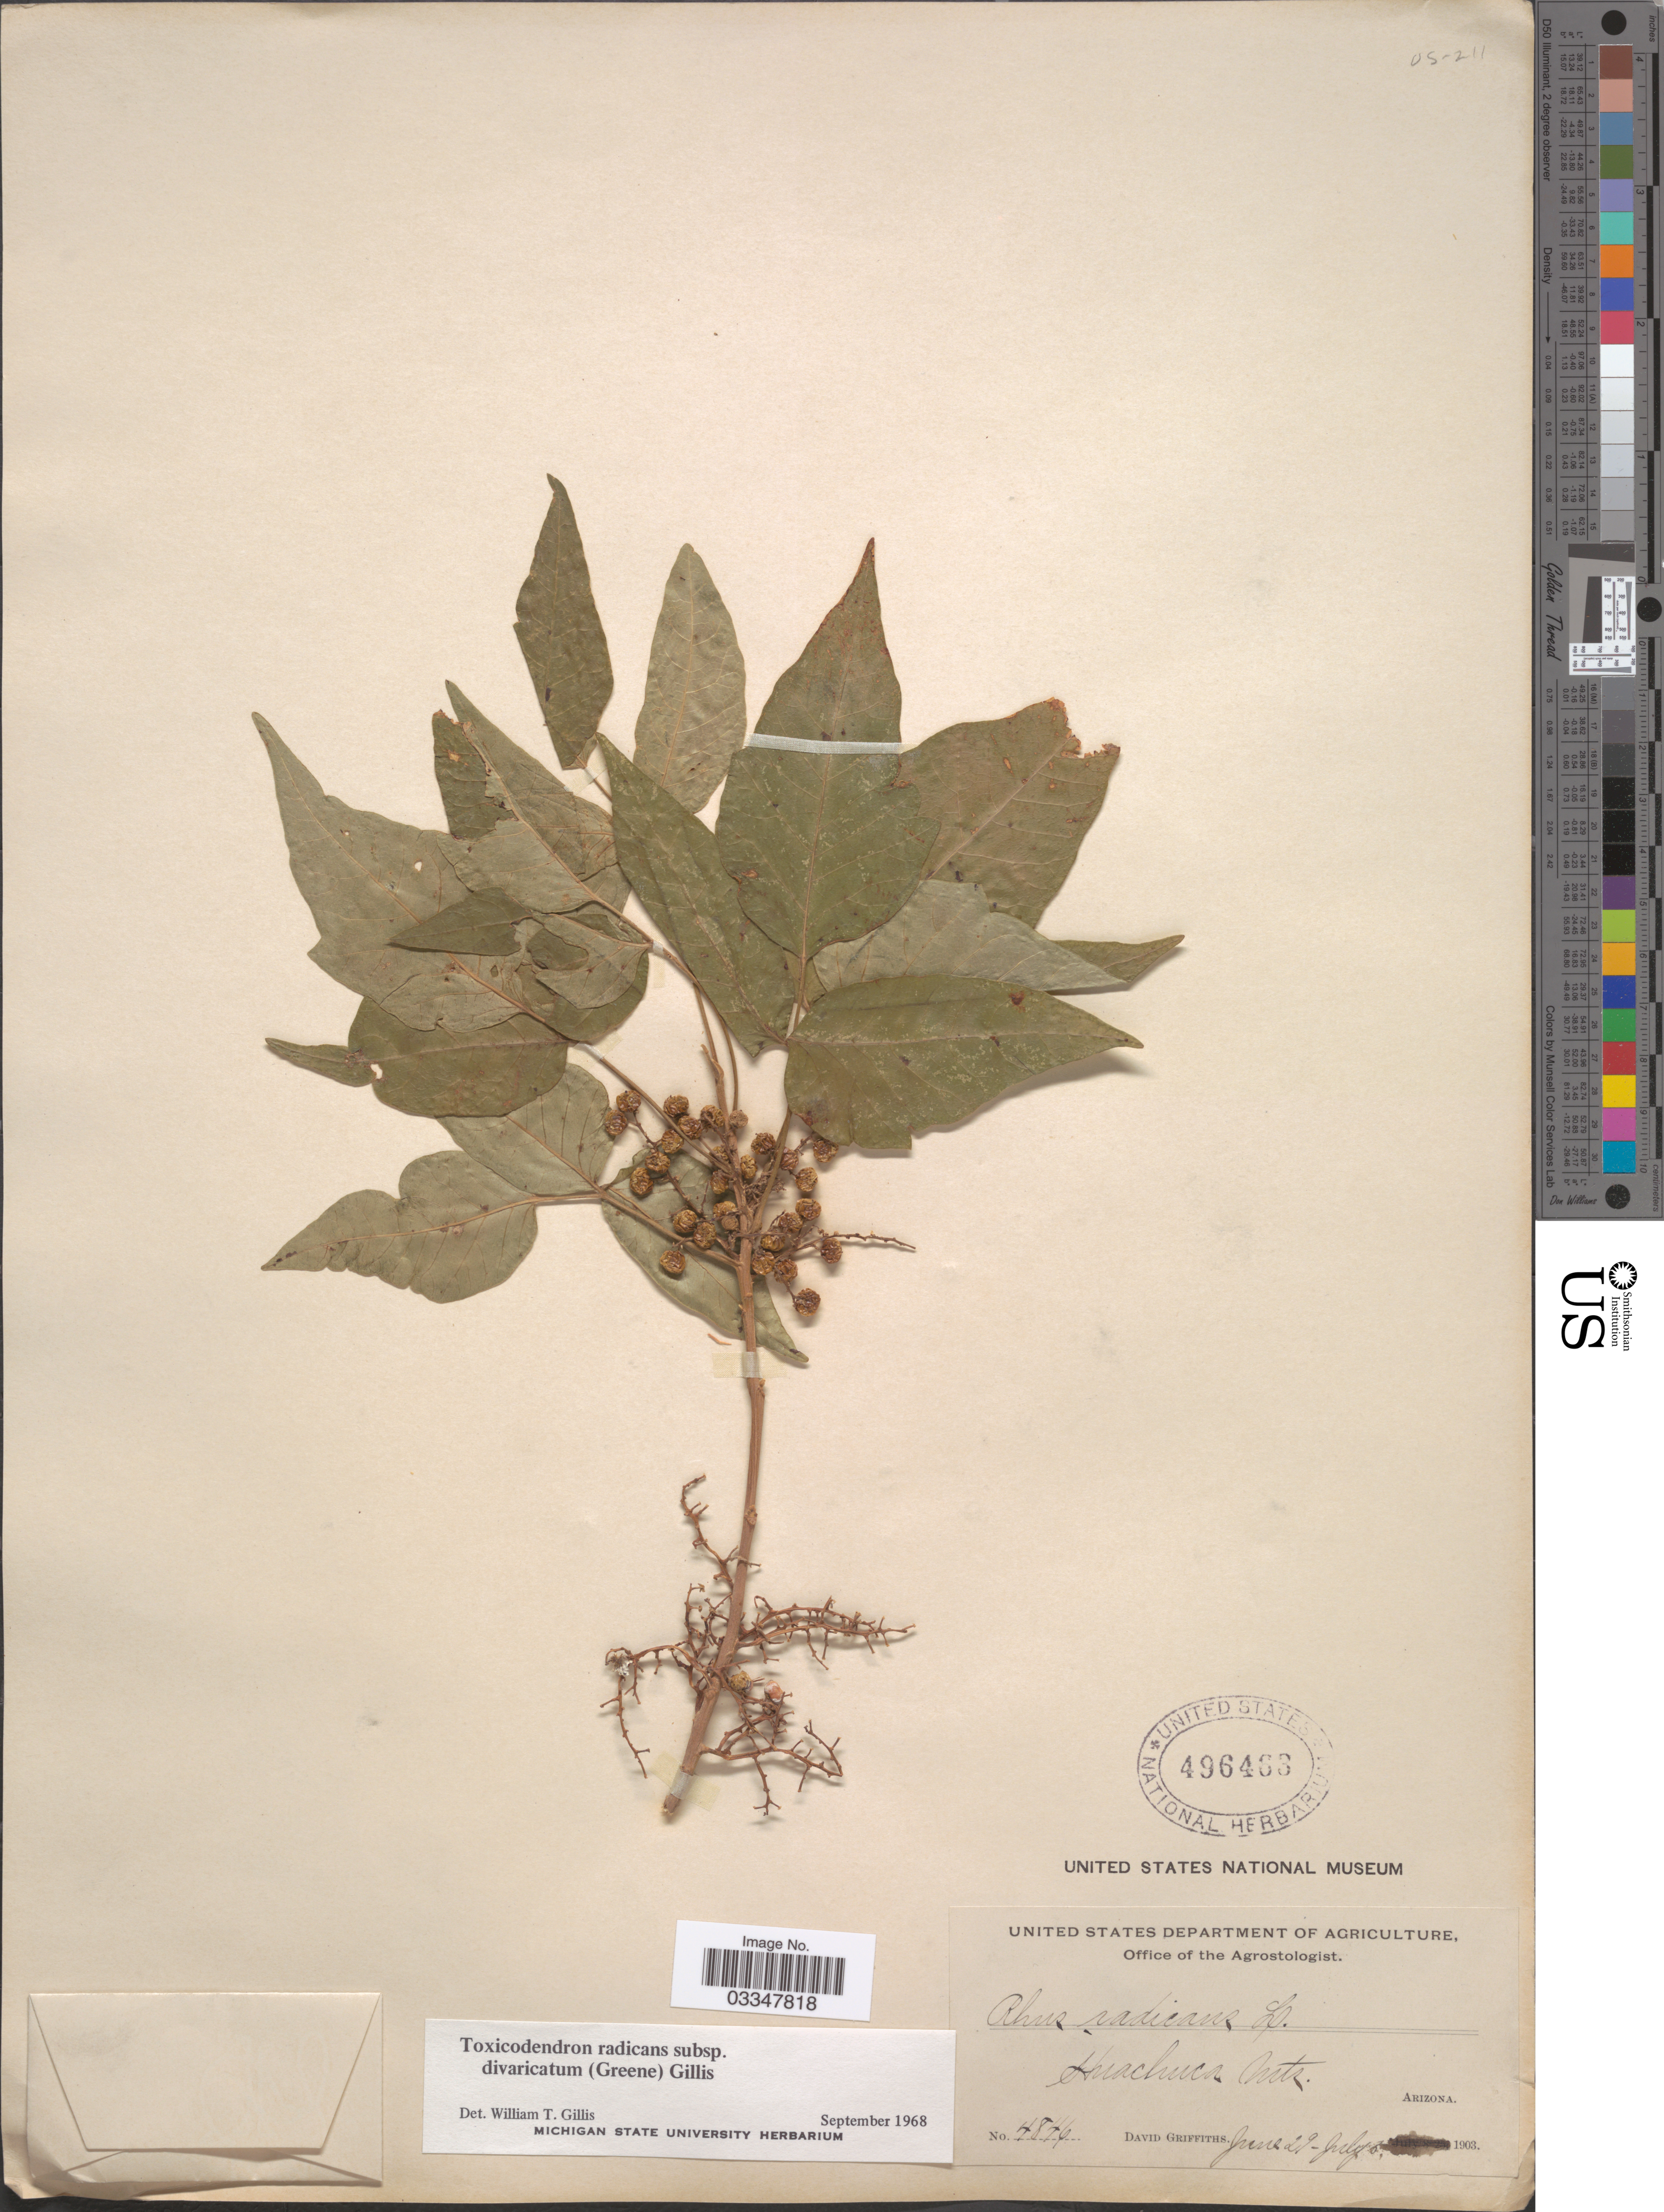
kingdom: Plantae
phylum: Tracheophyta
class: Magnoliopsida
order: Sapindales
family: Anacardiaceae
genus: Toxicodendron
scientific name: Toxicodendron radicans subsp. divaricatum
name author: (Greene) Gillis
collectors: D. Griffiths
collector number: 4846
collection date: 1903-06-29/1903-07-03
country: United States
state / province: Arizona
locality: Huachuca Mts.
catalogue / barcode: US 496483